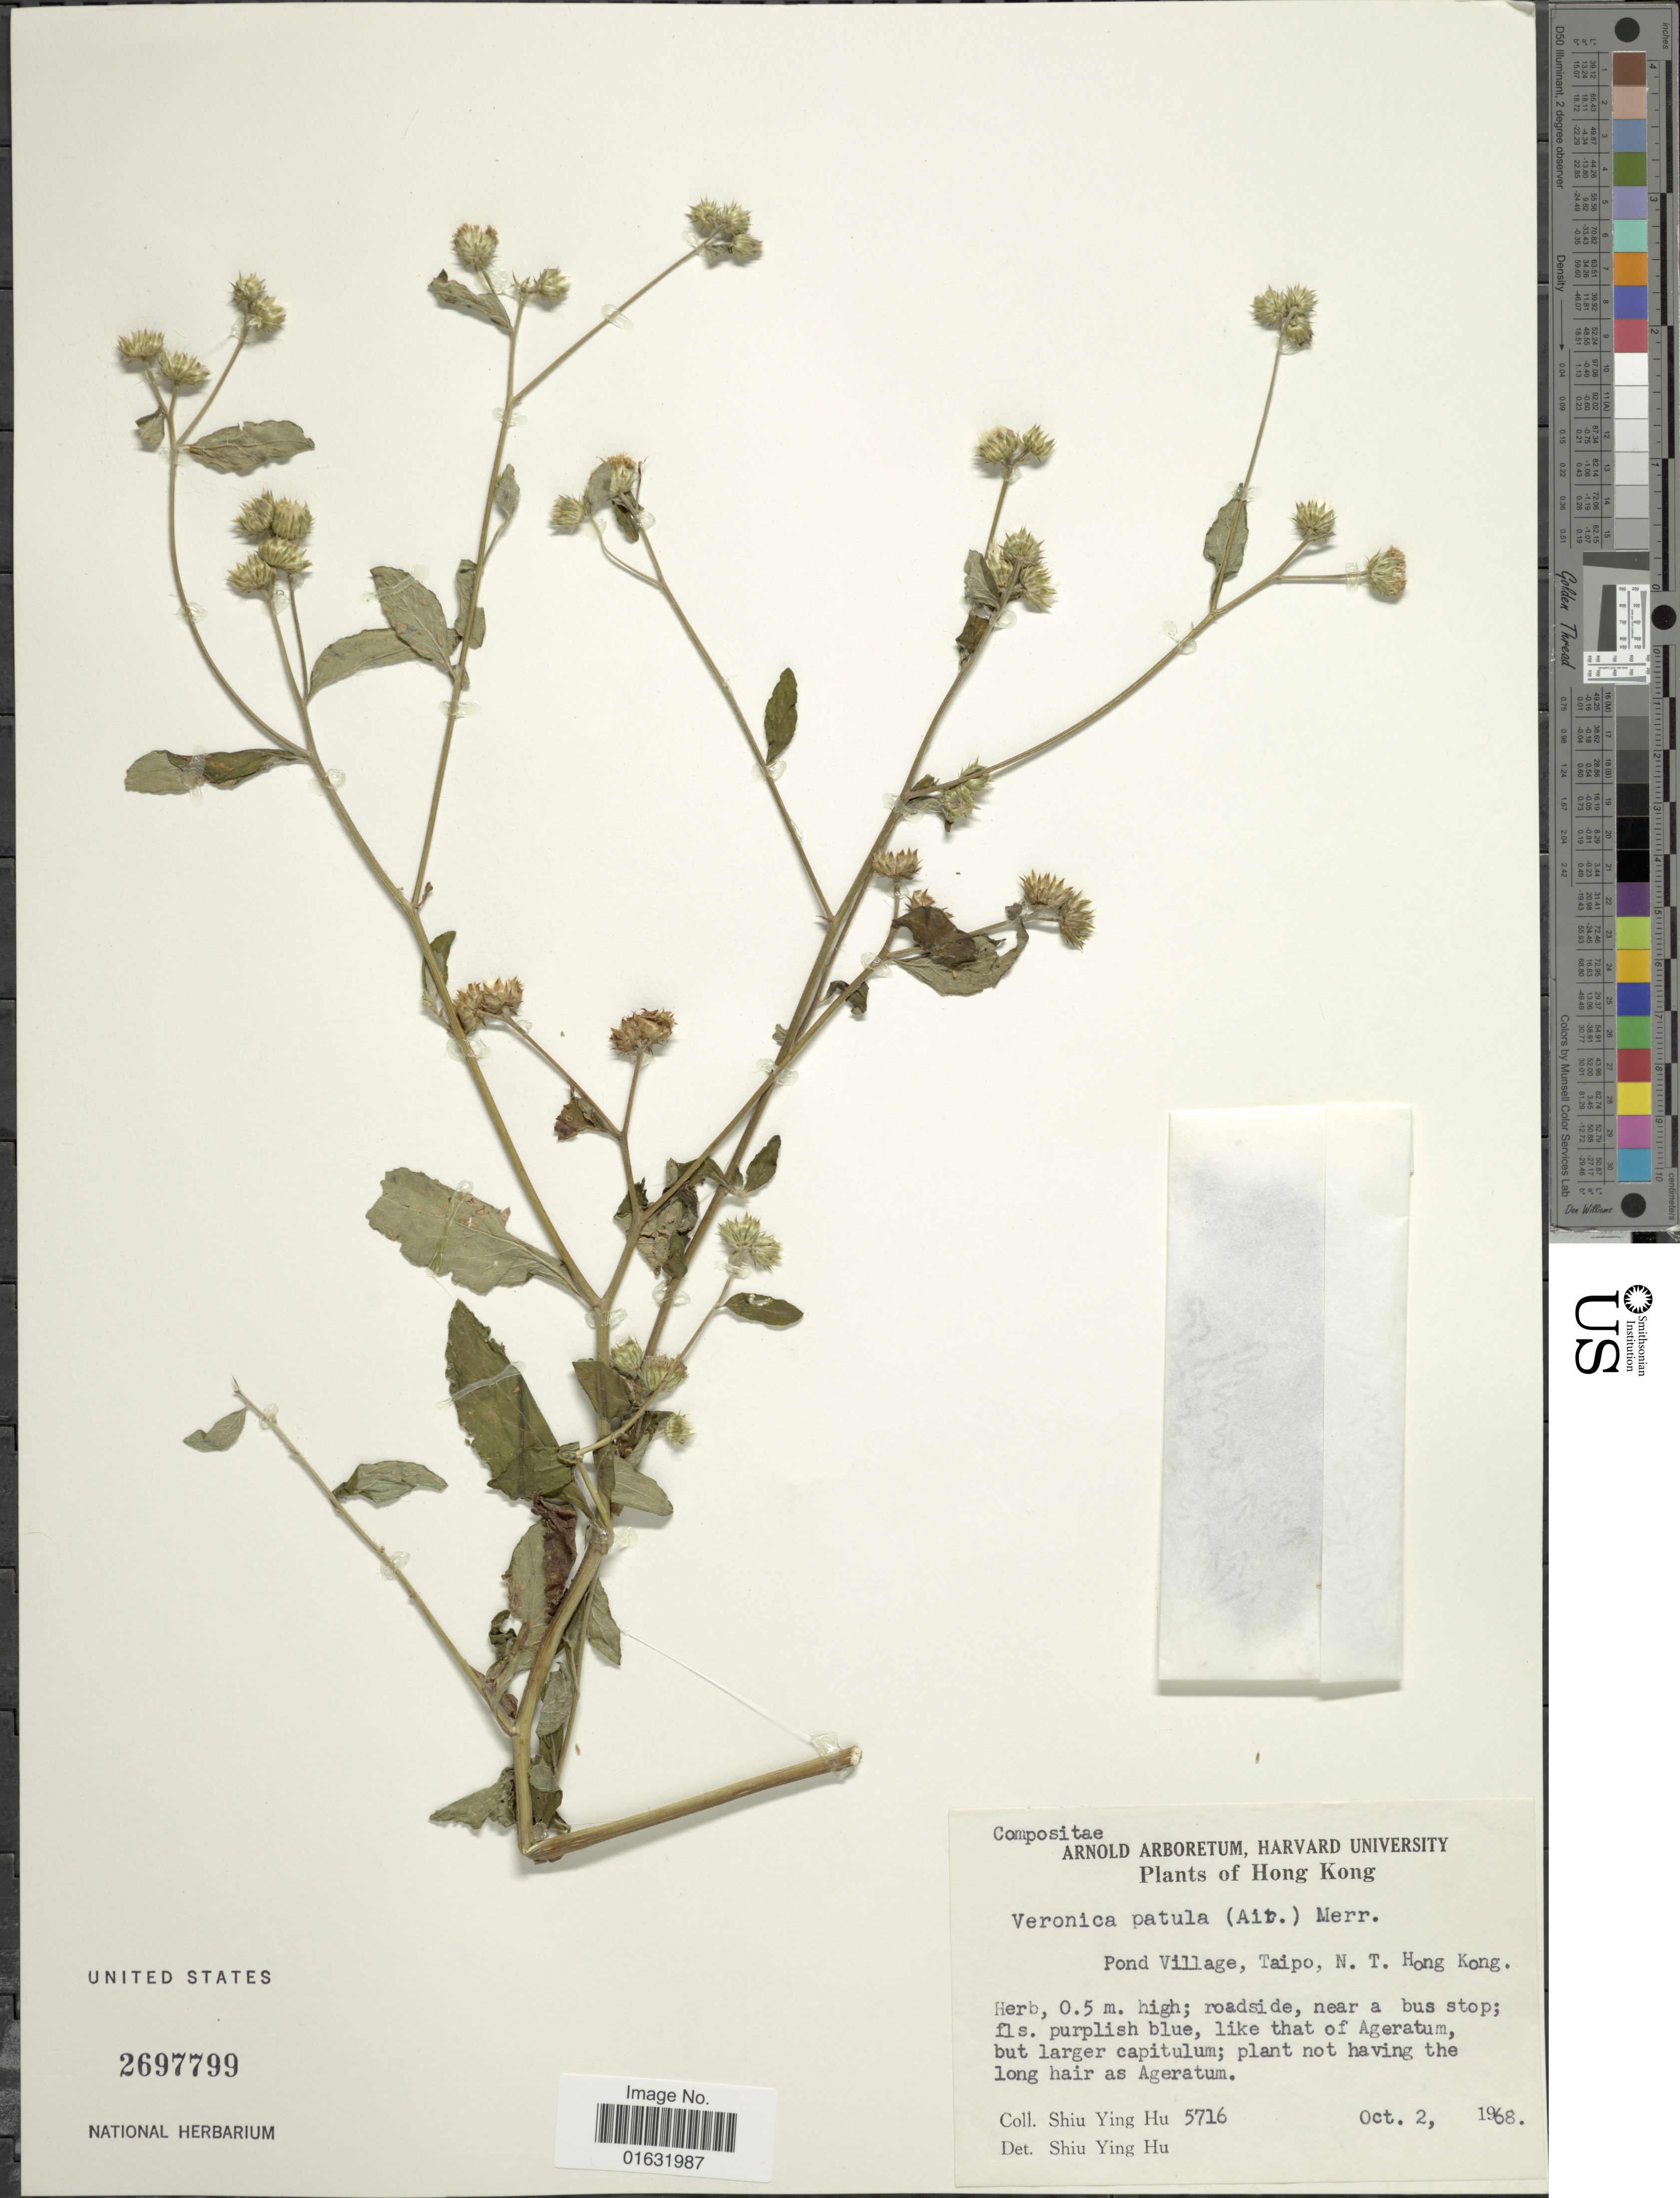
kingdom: Plantae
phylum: Tracheophyta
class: Magnoliopsida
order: Asterales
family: Asteraceae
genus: Cyanthillium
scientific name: Cyanthillium patulum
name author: (Aiton) H. Rob.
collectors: S. Y. Hu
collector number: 5716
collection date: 1968-10-02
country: China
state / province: Hong Kong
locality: Hong Kong, Pond Village, Taipo, N. T.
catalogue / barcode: US 2697799